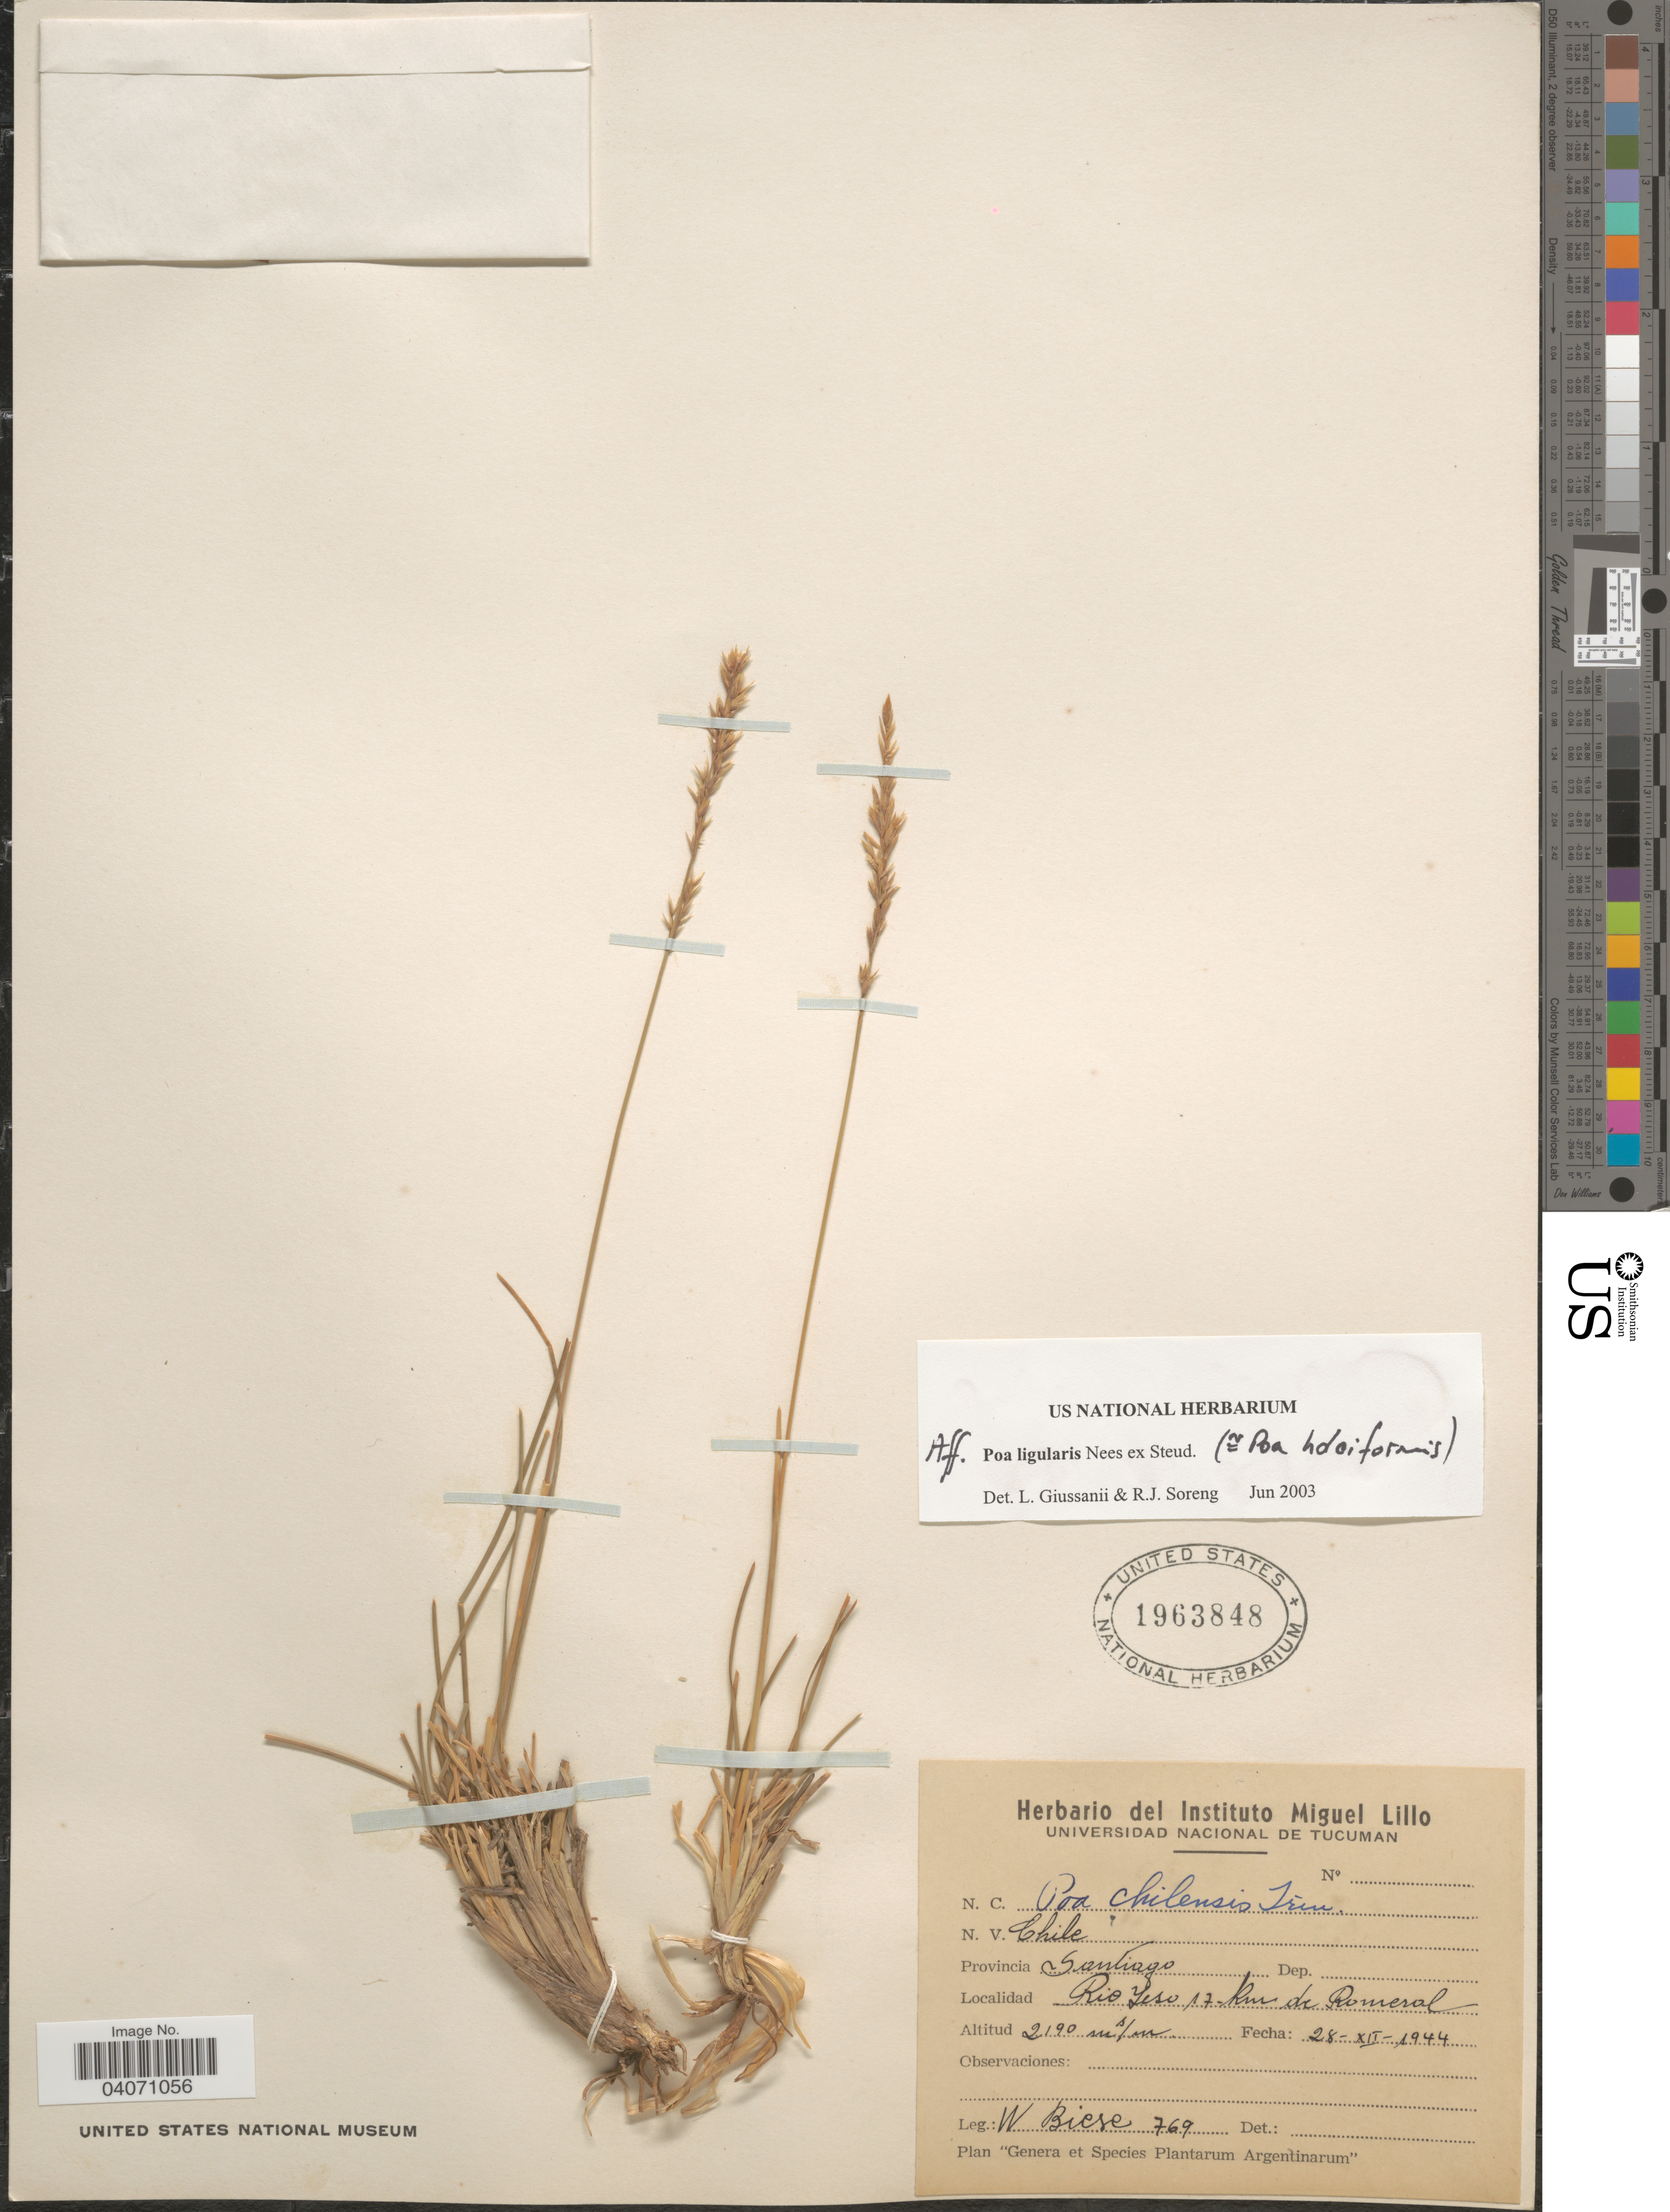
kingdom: Plantae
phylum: Tracheophyta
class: Liliopsida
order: Poales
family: Poaceae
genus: Poa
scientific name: Poa ligularis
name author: Nees ex Steud.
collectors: W. Biese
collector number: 769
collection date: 1944-12-28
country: Chile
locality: Santiago. Rio Yeso 17-km de Romeral.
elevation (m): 2190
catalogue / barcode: US 1963848